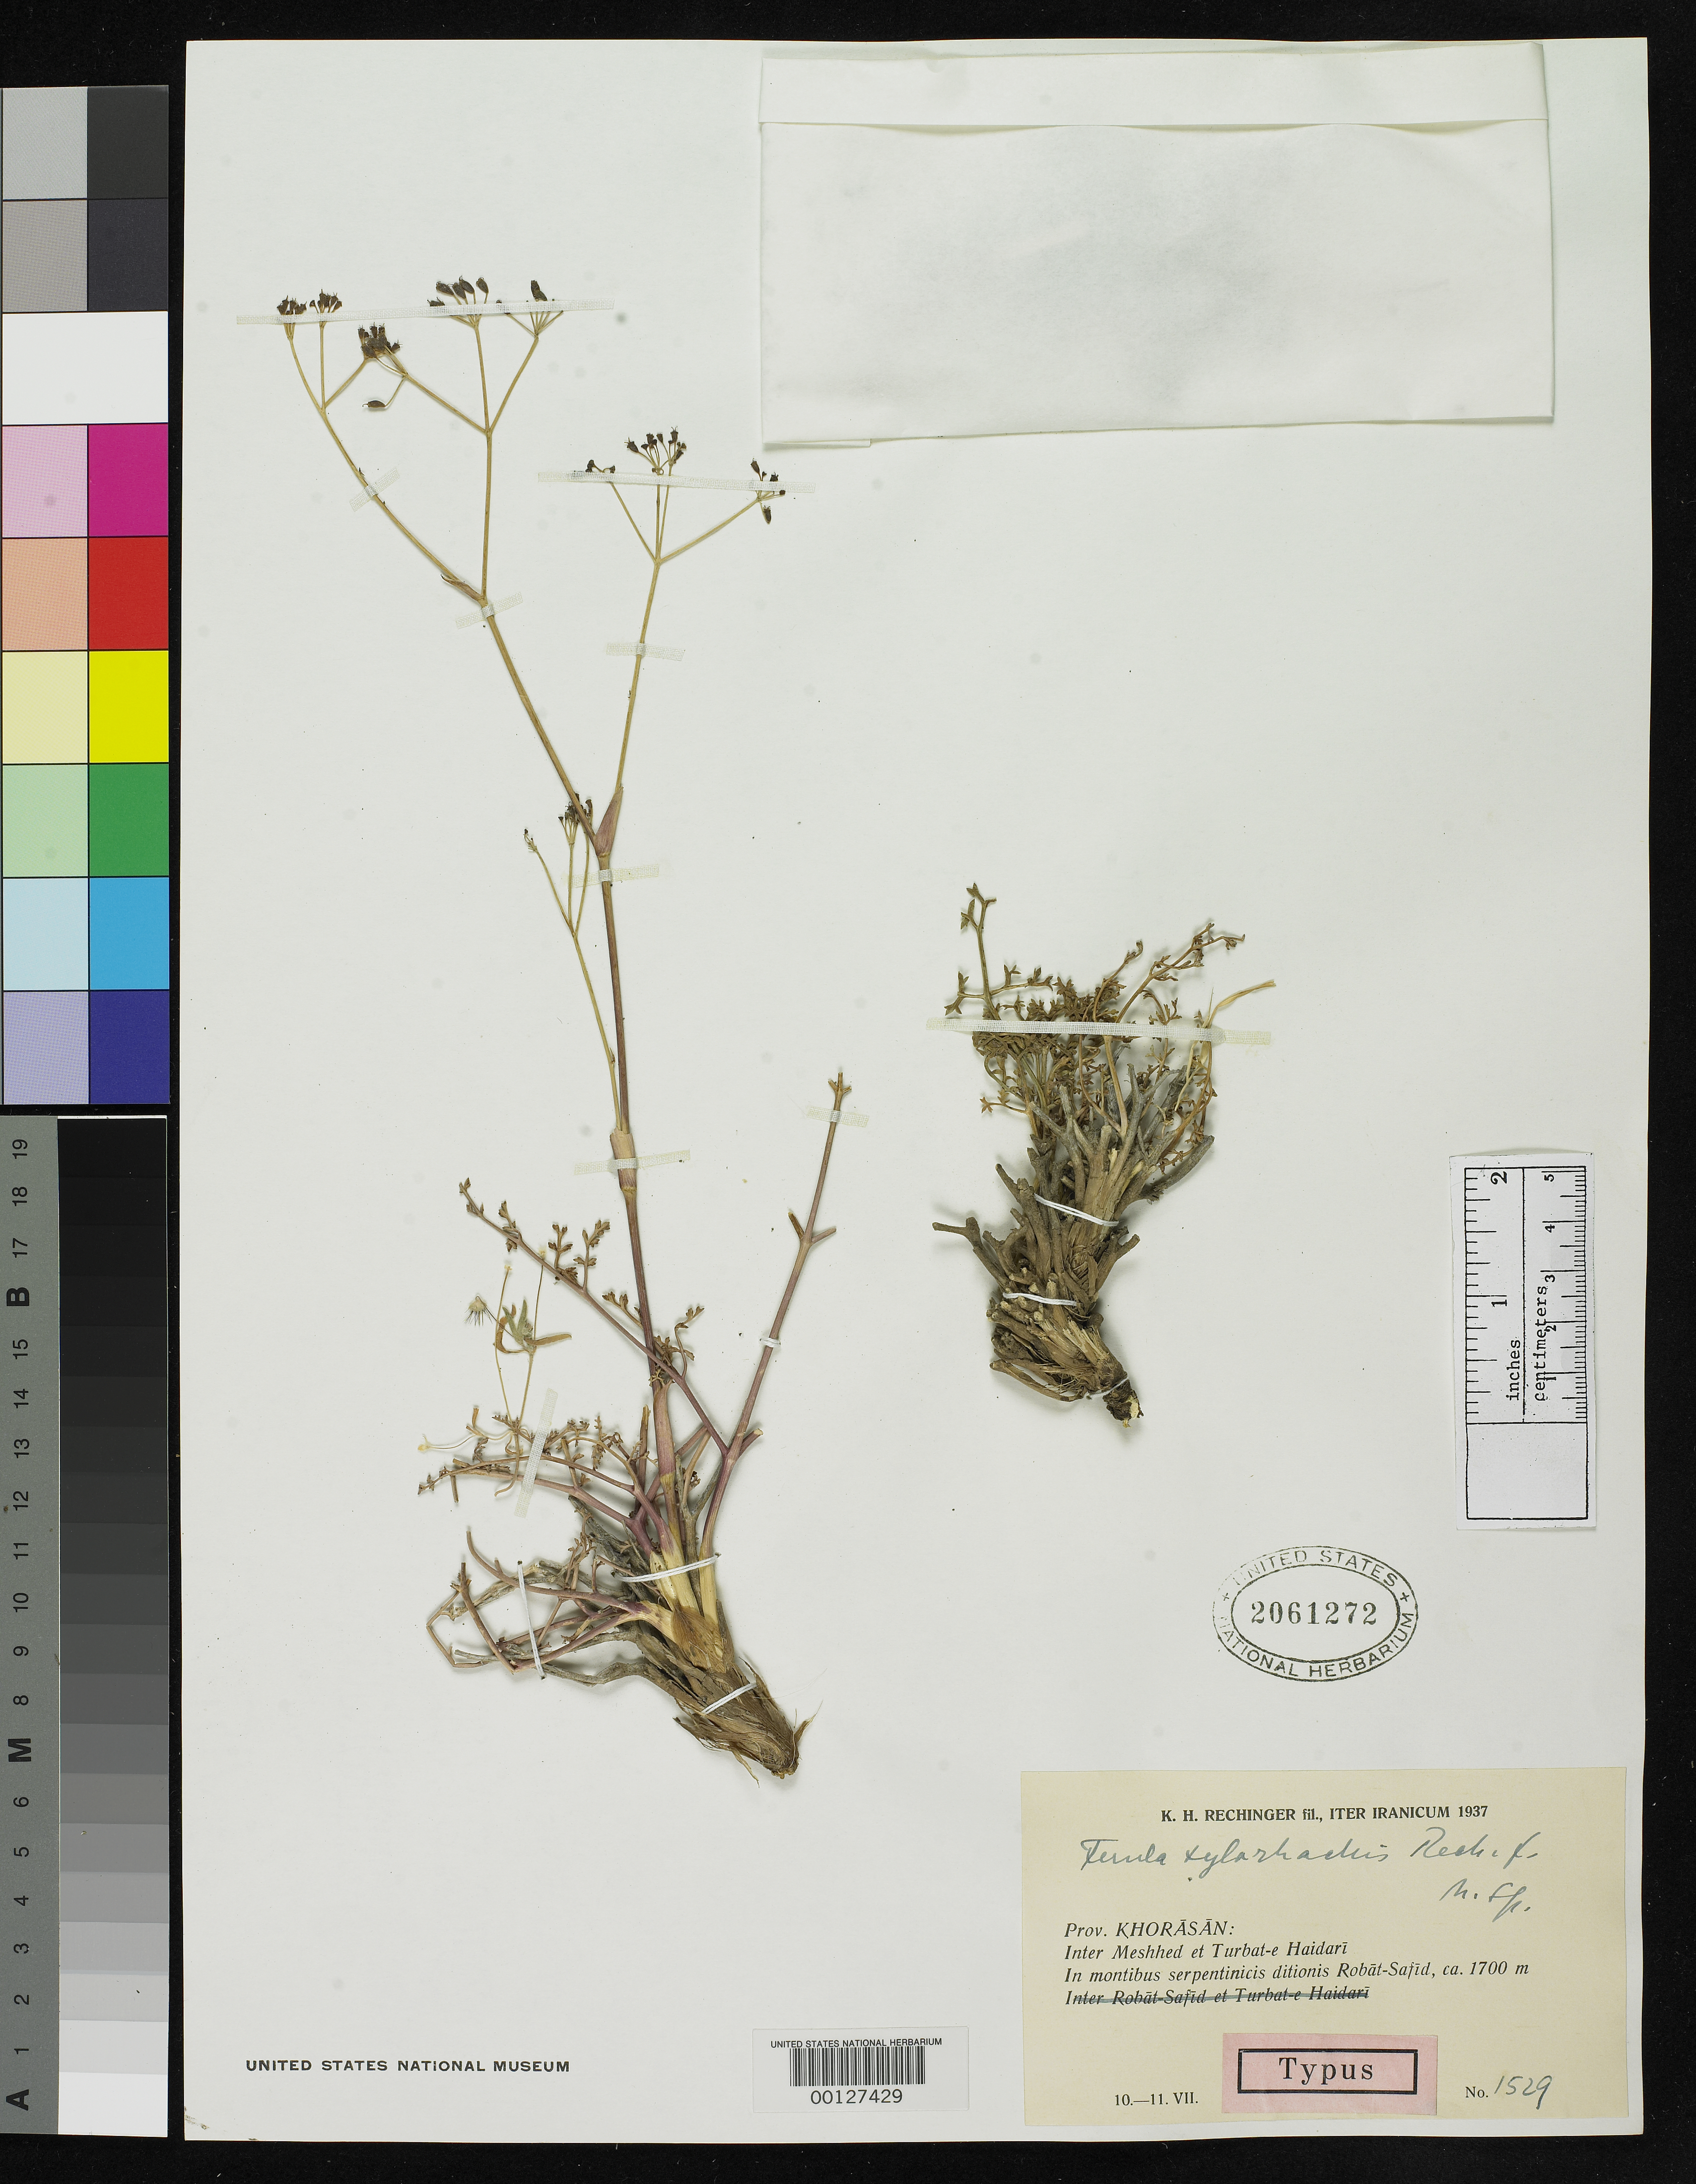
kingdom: Plantae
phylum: Tracheophyta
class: Magnoliopsida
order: Apiales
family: Apiaceae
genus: Ferula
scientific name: Ferula xylorhachis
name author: Rech. f.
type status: Isotype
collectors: K. H. Rechinger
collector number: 1529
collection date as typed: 10 Jul 1937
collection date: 1937-07-10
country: Iran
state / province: Khorasan [obsolete]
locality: Meshhed & Turbat-e-haidari.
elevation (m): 1700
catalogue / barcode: US 2061272